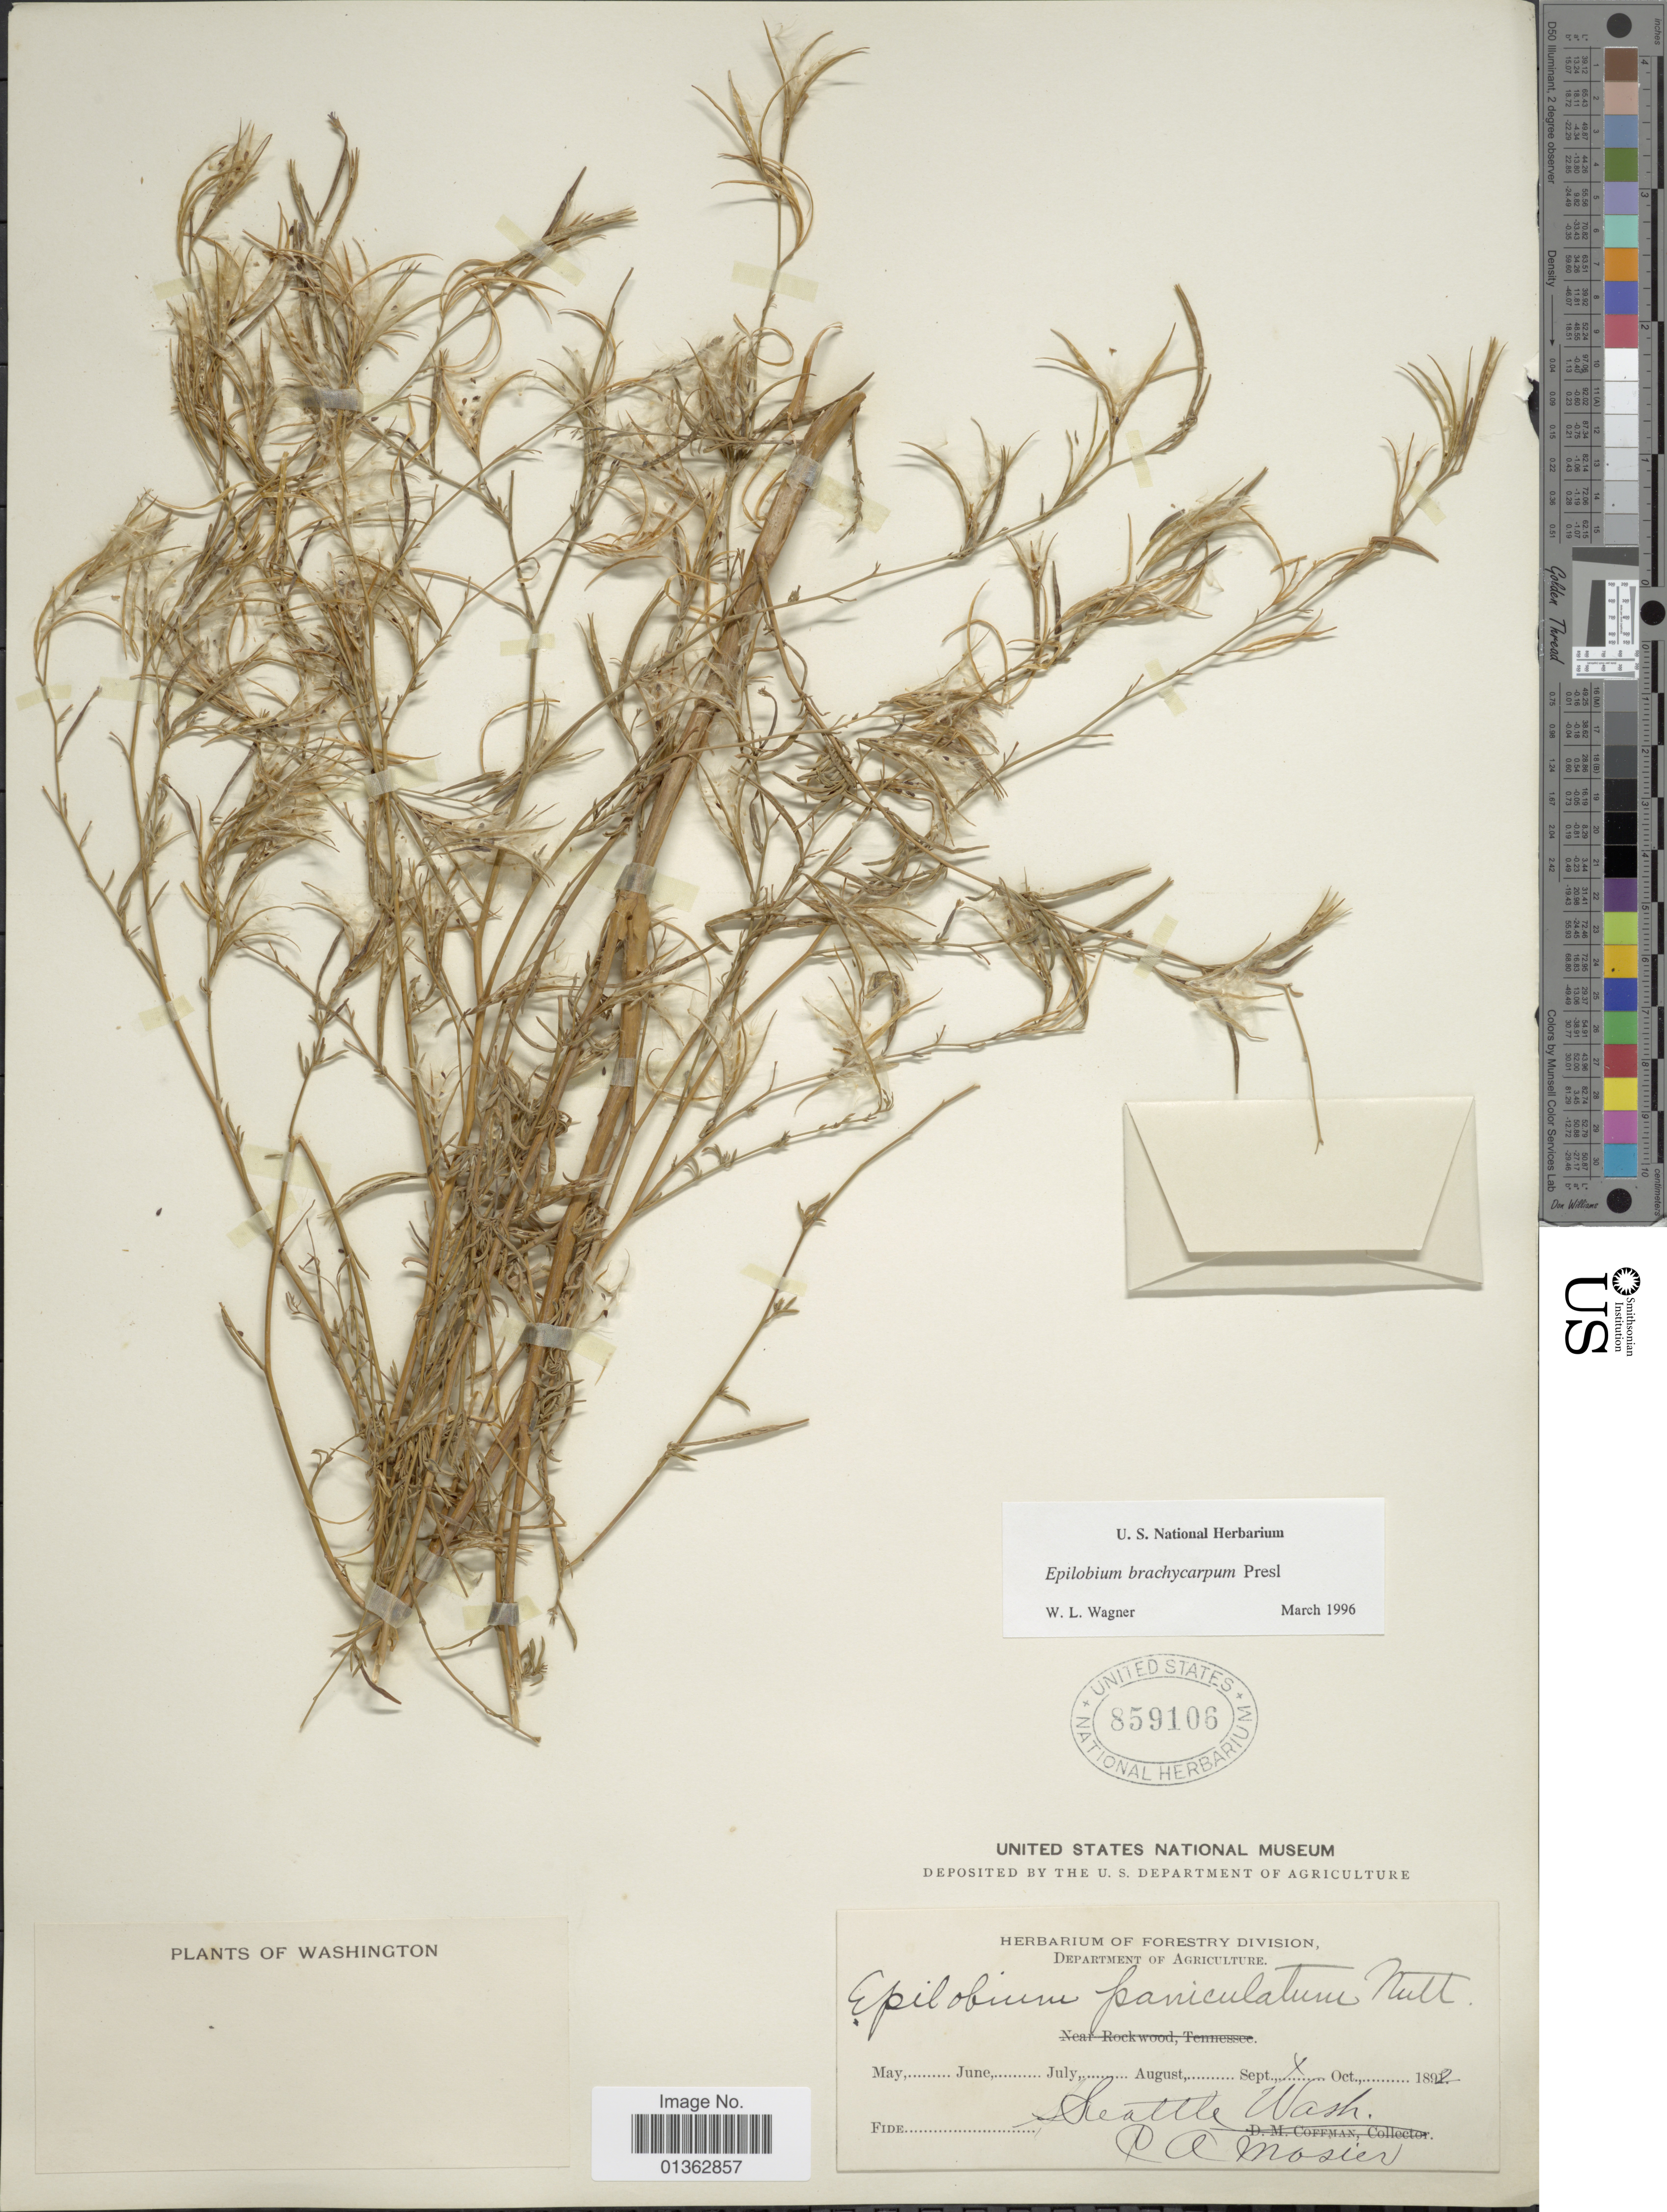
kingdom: Plantae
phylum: Tracheophyta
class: Magnoliopsida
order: Myrtales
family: Onagraceae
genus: Epilobium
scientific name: Epilobium brachycarpum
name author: C. Presl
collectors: C. A. Mosier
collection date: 1892-09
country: United States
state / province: Washington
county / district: King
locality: Seattle.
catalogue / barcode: US 859106